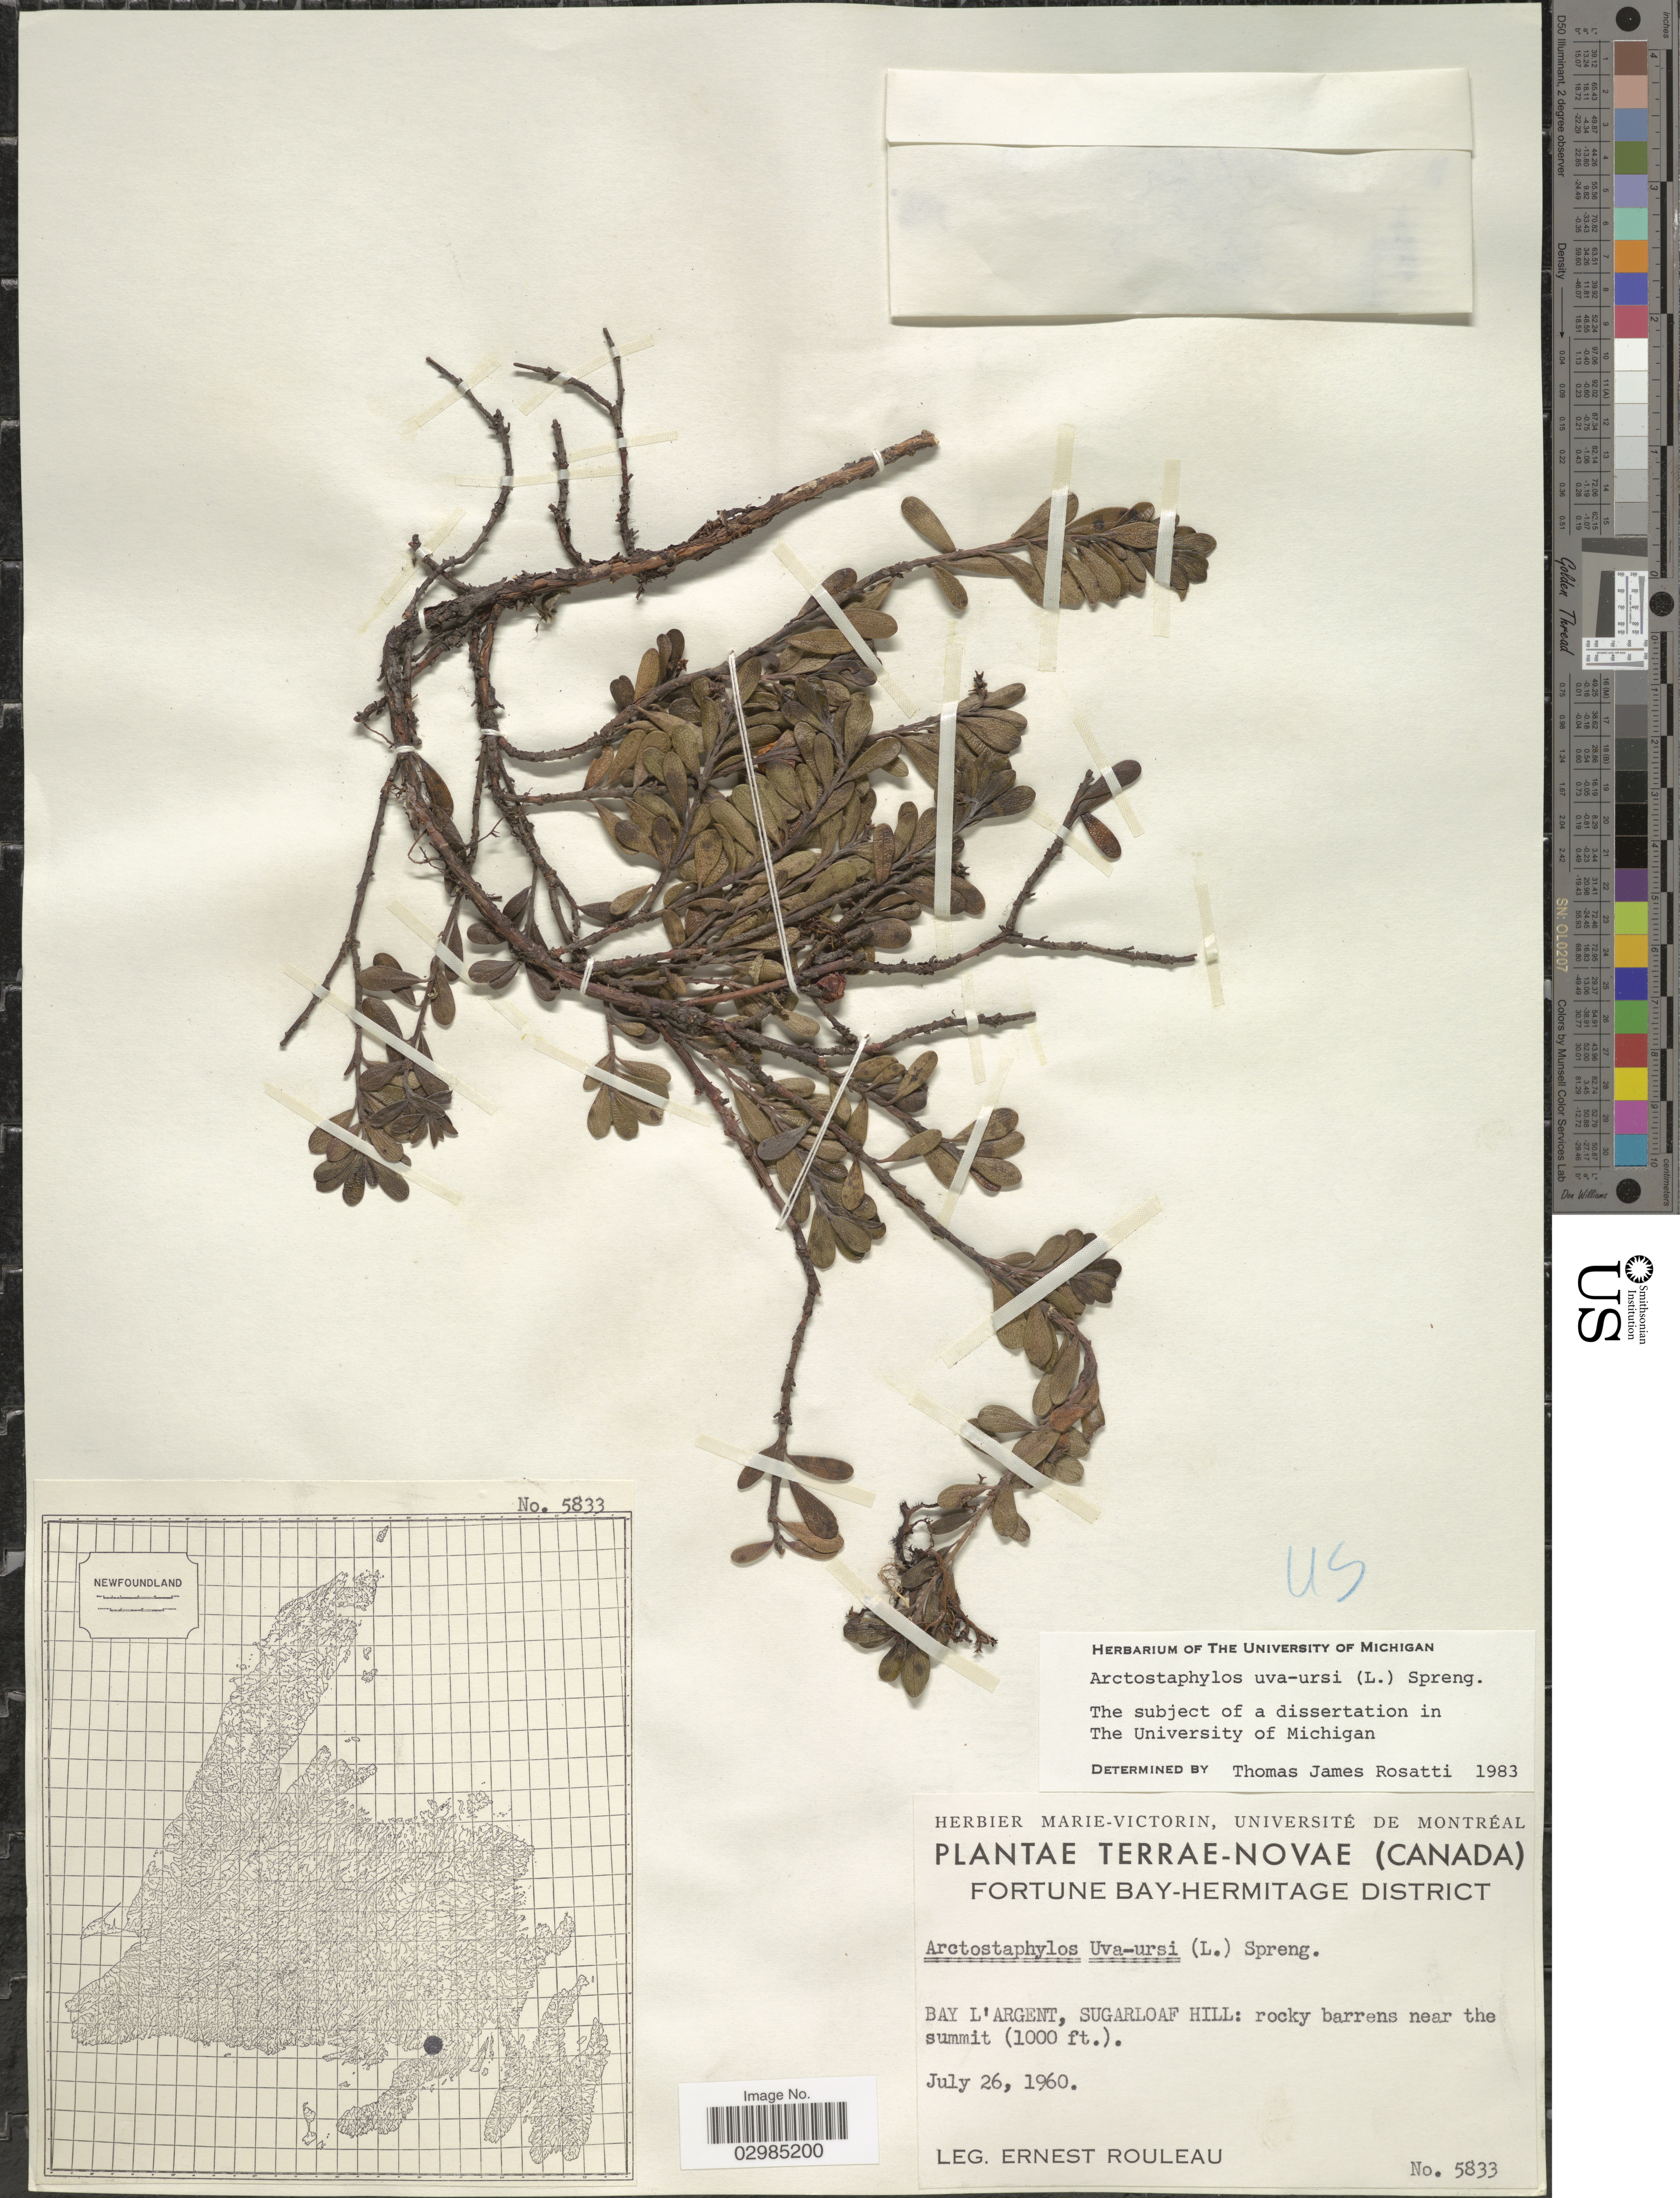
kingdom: Plantae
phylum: Tracheophyta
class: Magnoliopsida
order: Ericales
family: Ericaceae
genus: Arctostaphylos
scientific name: Arctostaphylos uva-ursi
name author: (L.) Spreng.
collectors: J. Rouleau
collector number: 5833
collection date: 1960-07-26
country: Canada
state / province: Newfoundland and Labrador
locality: Terrae-Novae. Fortune Bay-Hermitage District. Bay L'Argent, Sugarloaf Hill.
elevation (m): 305